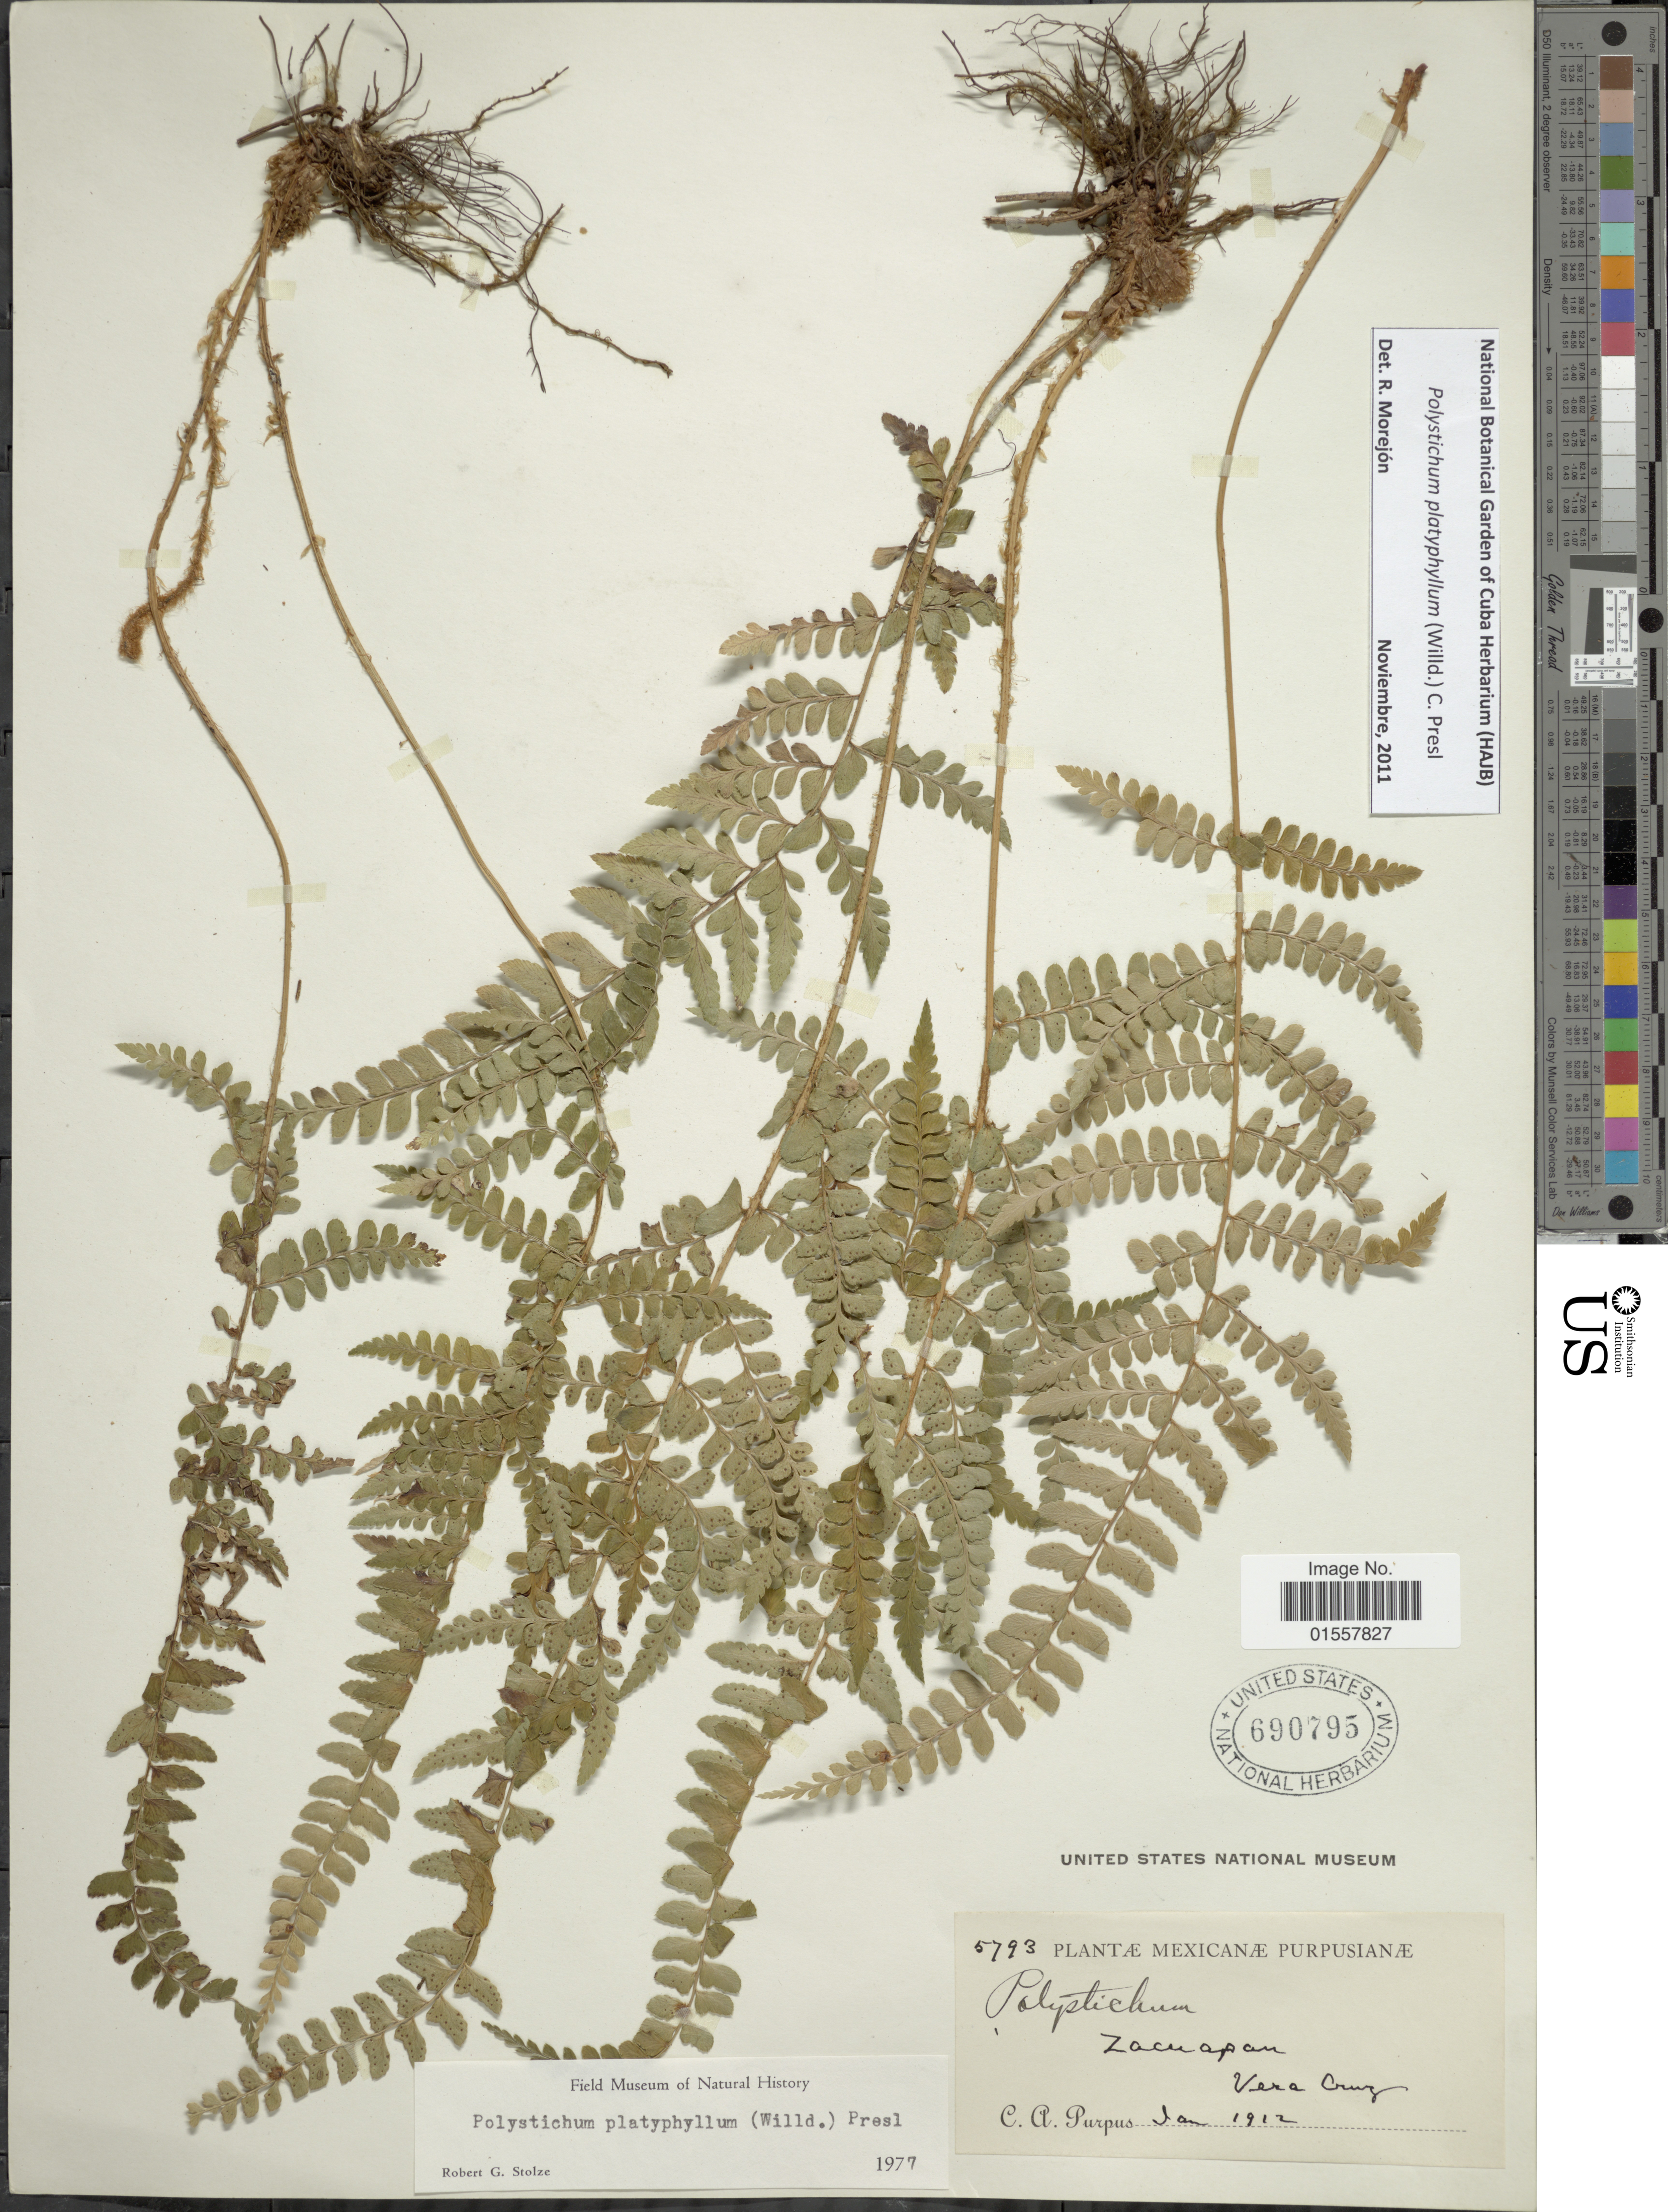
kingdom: Plantae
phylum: Tracheophyta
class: Polypodiopsida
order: Polypodiales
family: Dryopteridaceae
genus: Polystichum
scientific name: Polystichum platyphyllum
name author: (Willd.) C. Presl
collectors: C. A. Purpus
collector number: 5793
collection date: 1912-01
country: Mexico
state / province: Veracruz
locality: Mexicanae, Zacuapan, Vera Cruz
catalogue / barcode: US 690795